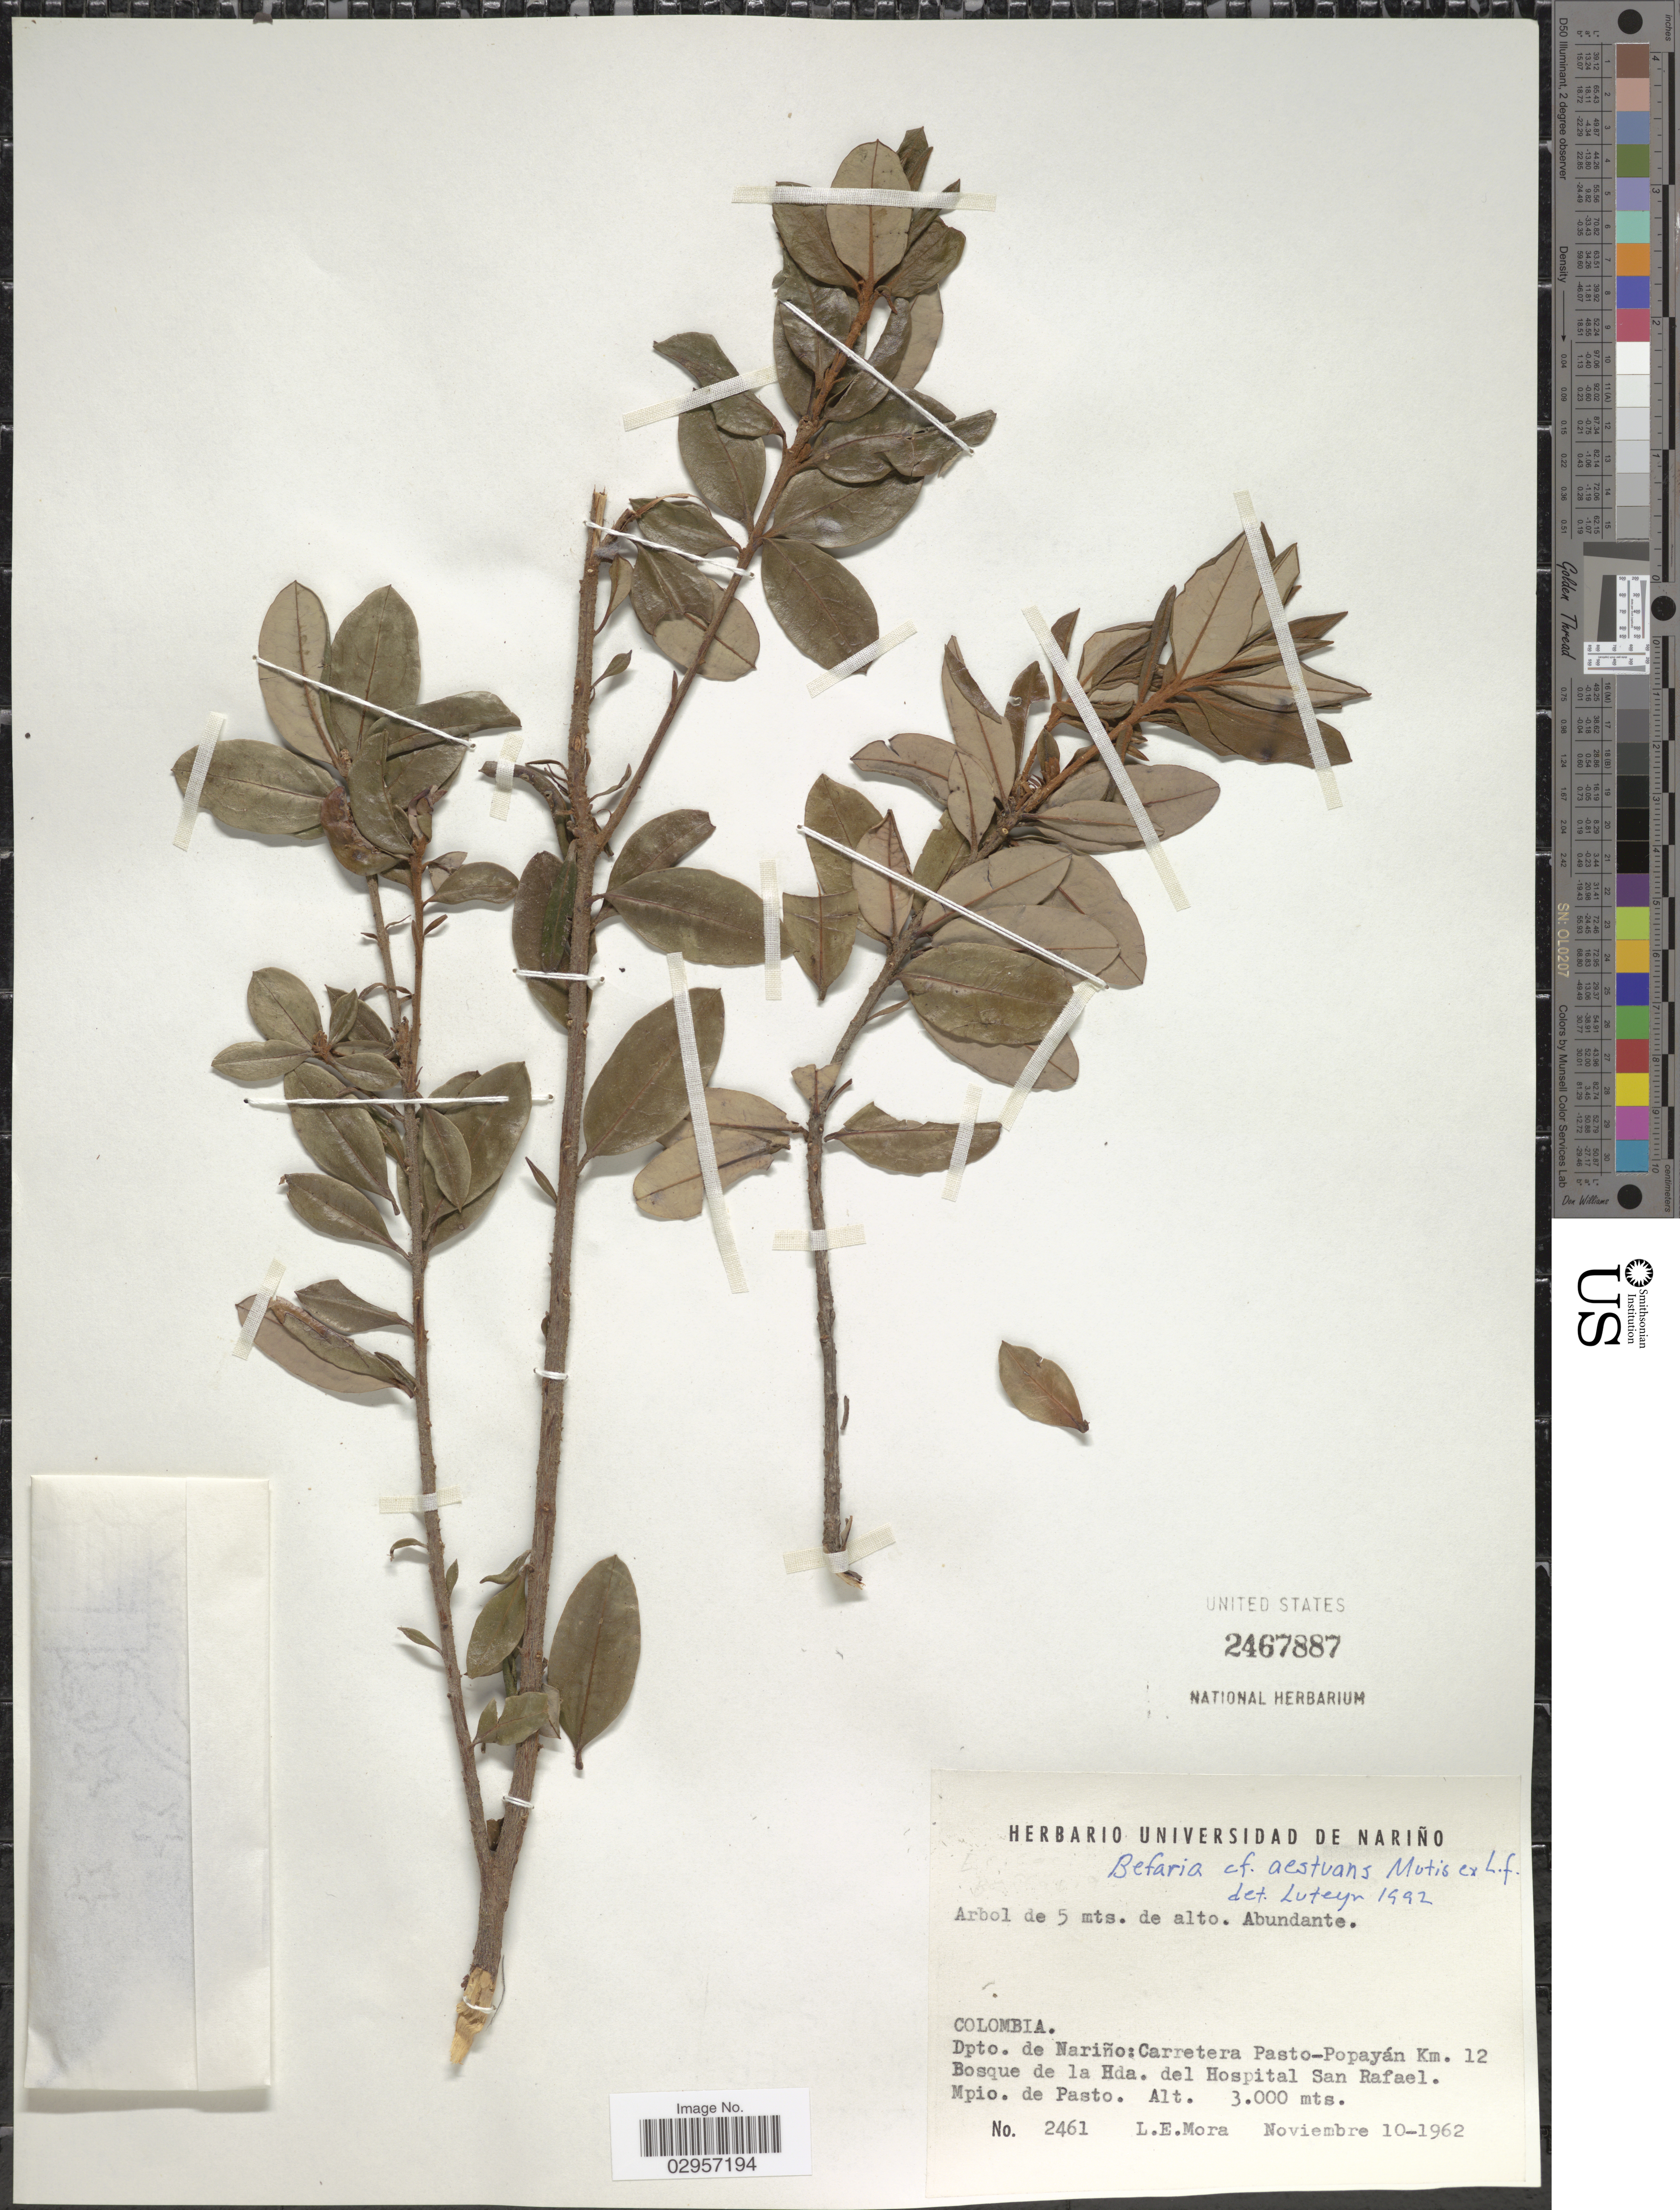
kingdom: Plantae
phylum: Tracheophyta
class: Magnoliopsida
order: Ericales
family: Ericaceae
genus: Befaria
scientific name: Befaria aestuans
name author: Mutis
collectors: L. Mora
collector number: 2461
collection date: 1962-11-10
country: Colombia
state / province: Nariño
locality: Dpto. de Nariño: Carretera Pasto-Popayán Km. 12. Bosque de la Hda. del Hospital San Rafael. Mpio. de Pasto.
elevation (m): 3000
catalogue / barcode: US 2467887